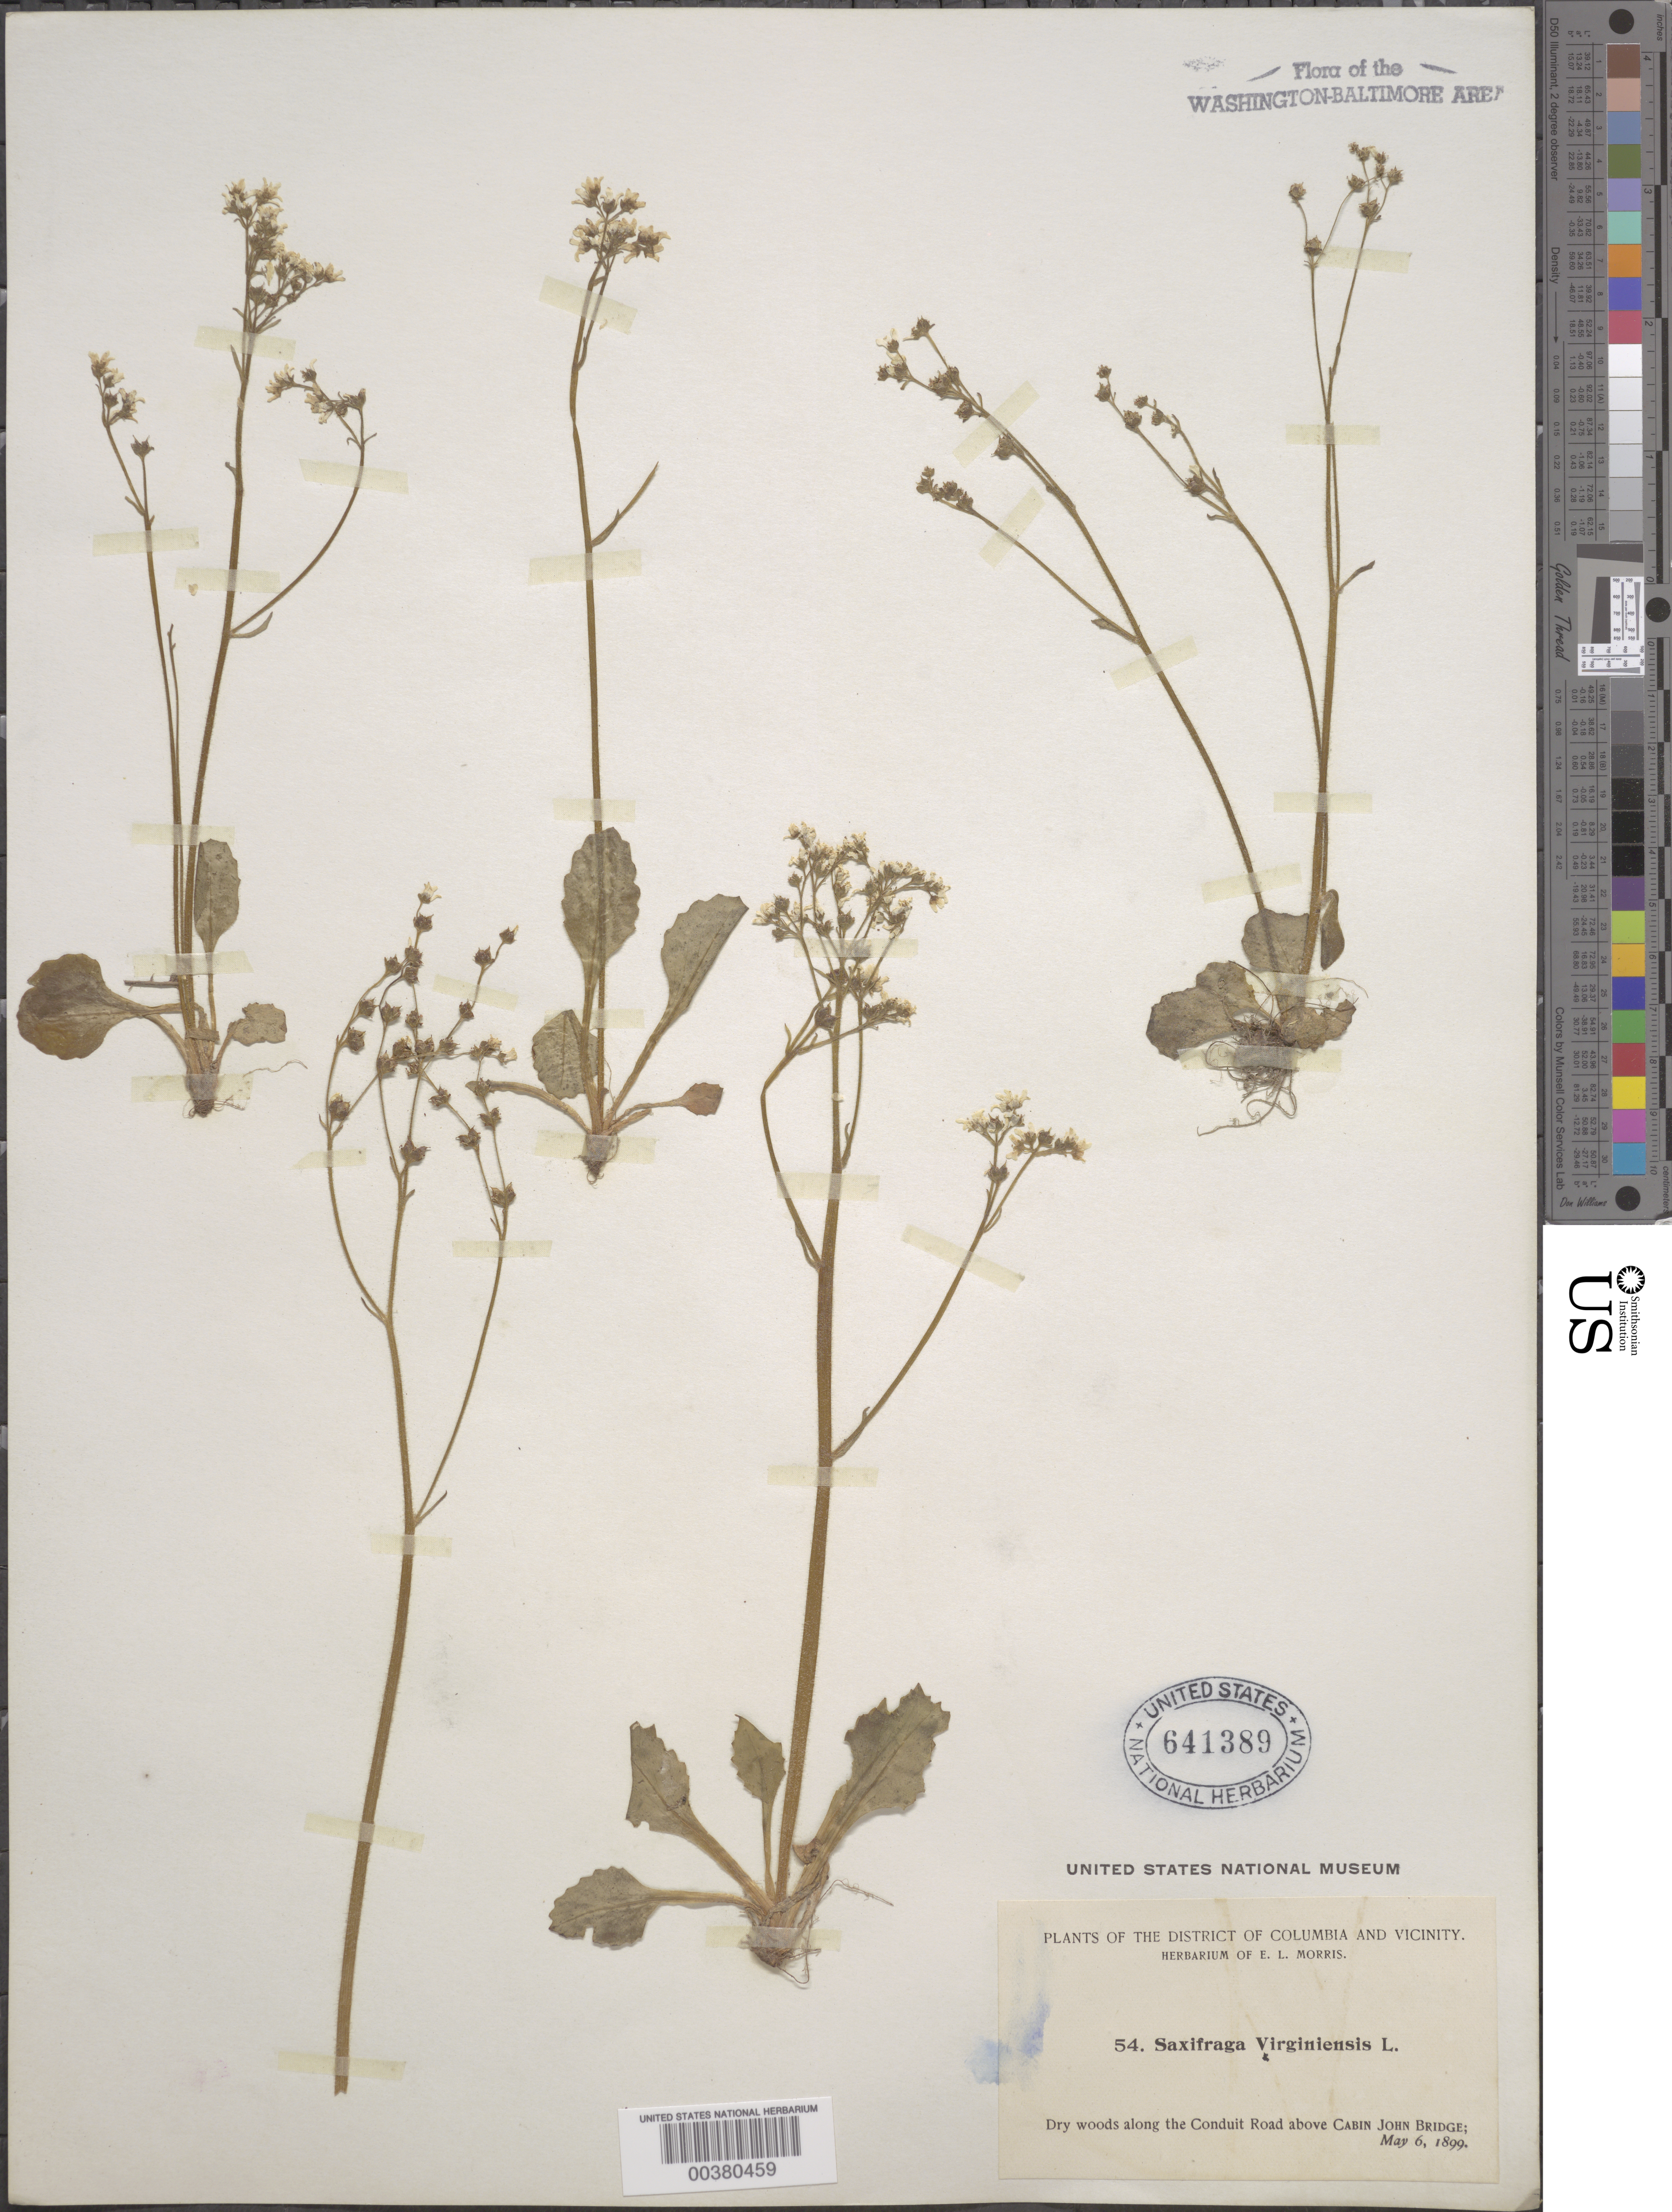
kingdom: Plantae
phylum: Tracheophyta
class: Magnoliopsida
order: Saxifragales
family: Saxifragaceae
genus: Micranthes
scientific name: Micranthes virginiensis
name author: (Michx.) Small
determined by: Strong, Mark T., (BOT), Smithsonian Institution - National Museum of Natural History (UNITED STATES)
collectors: E. L. Morris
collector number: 54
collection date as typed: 06 May 1899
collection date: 1899-05-06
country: United States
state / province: Maryland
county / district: Montgomery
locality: Conduit Road above Cabin John Bridge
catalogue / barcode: US 641389